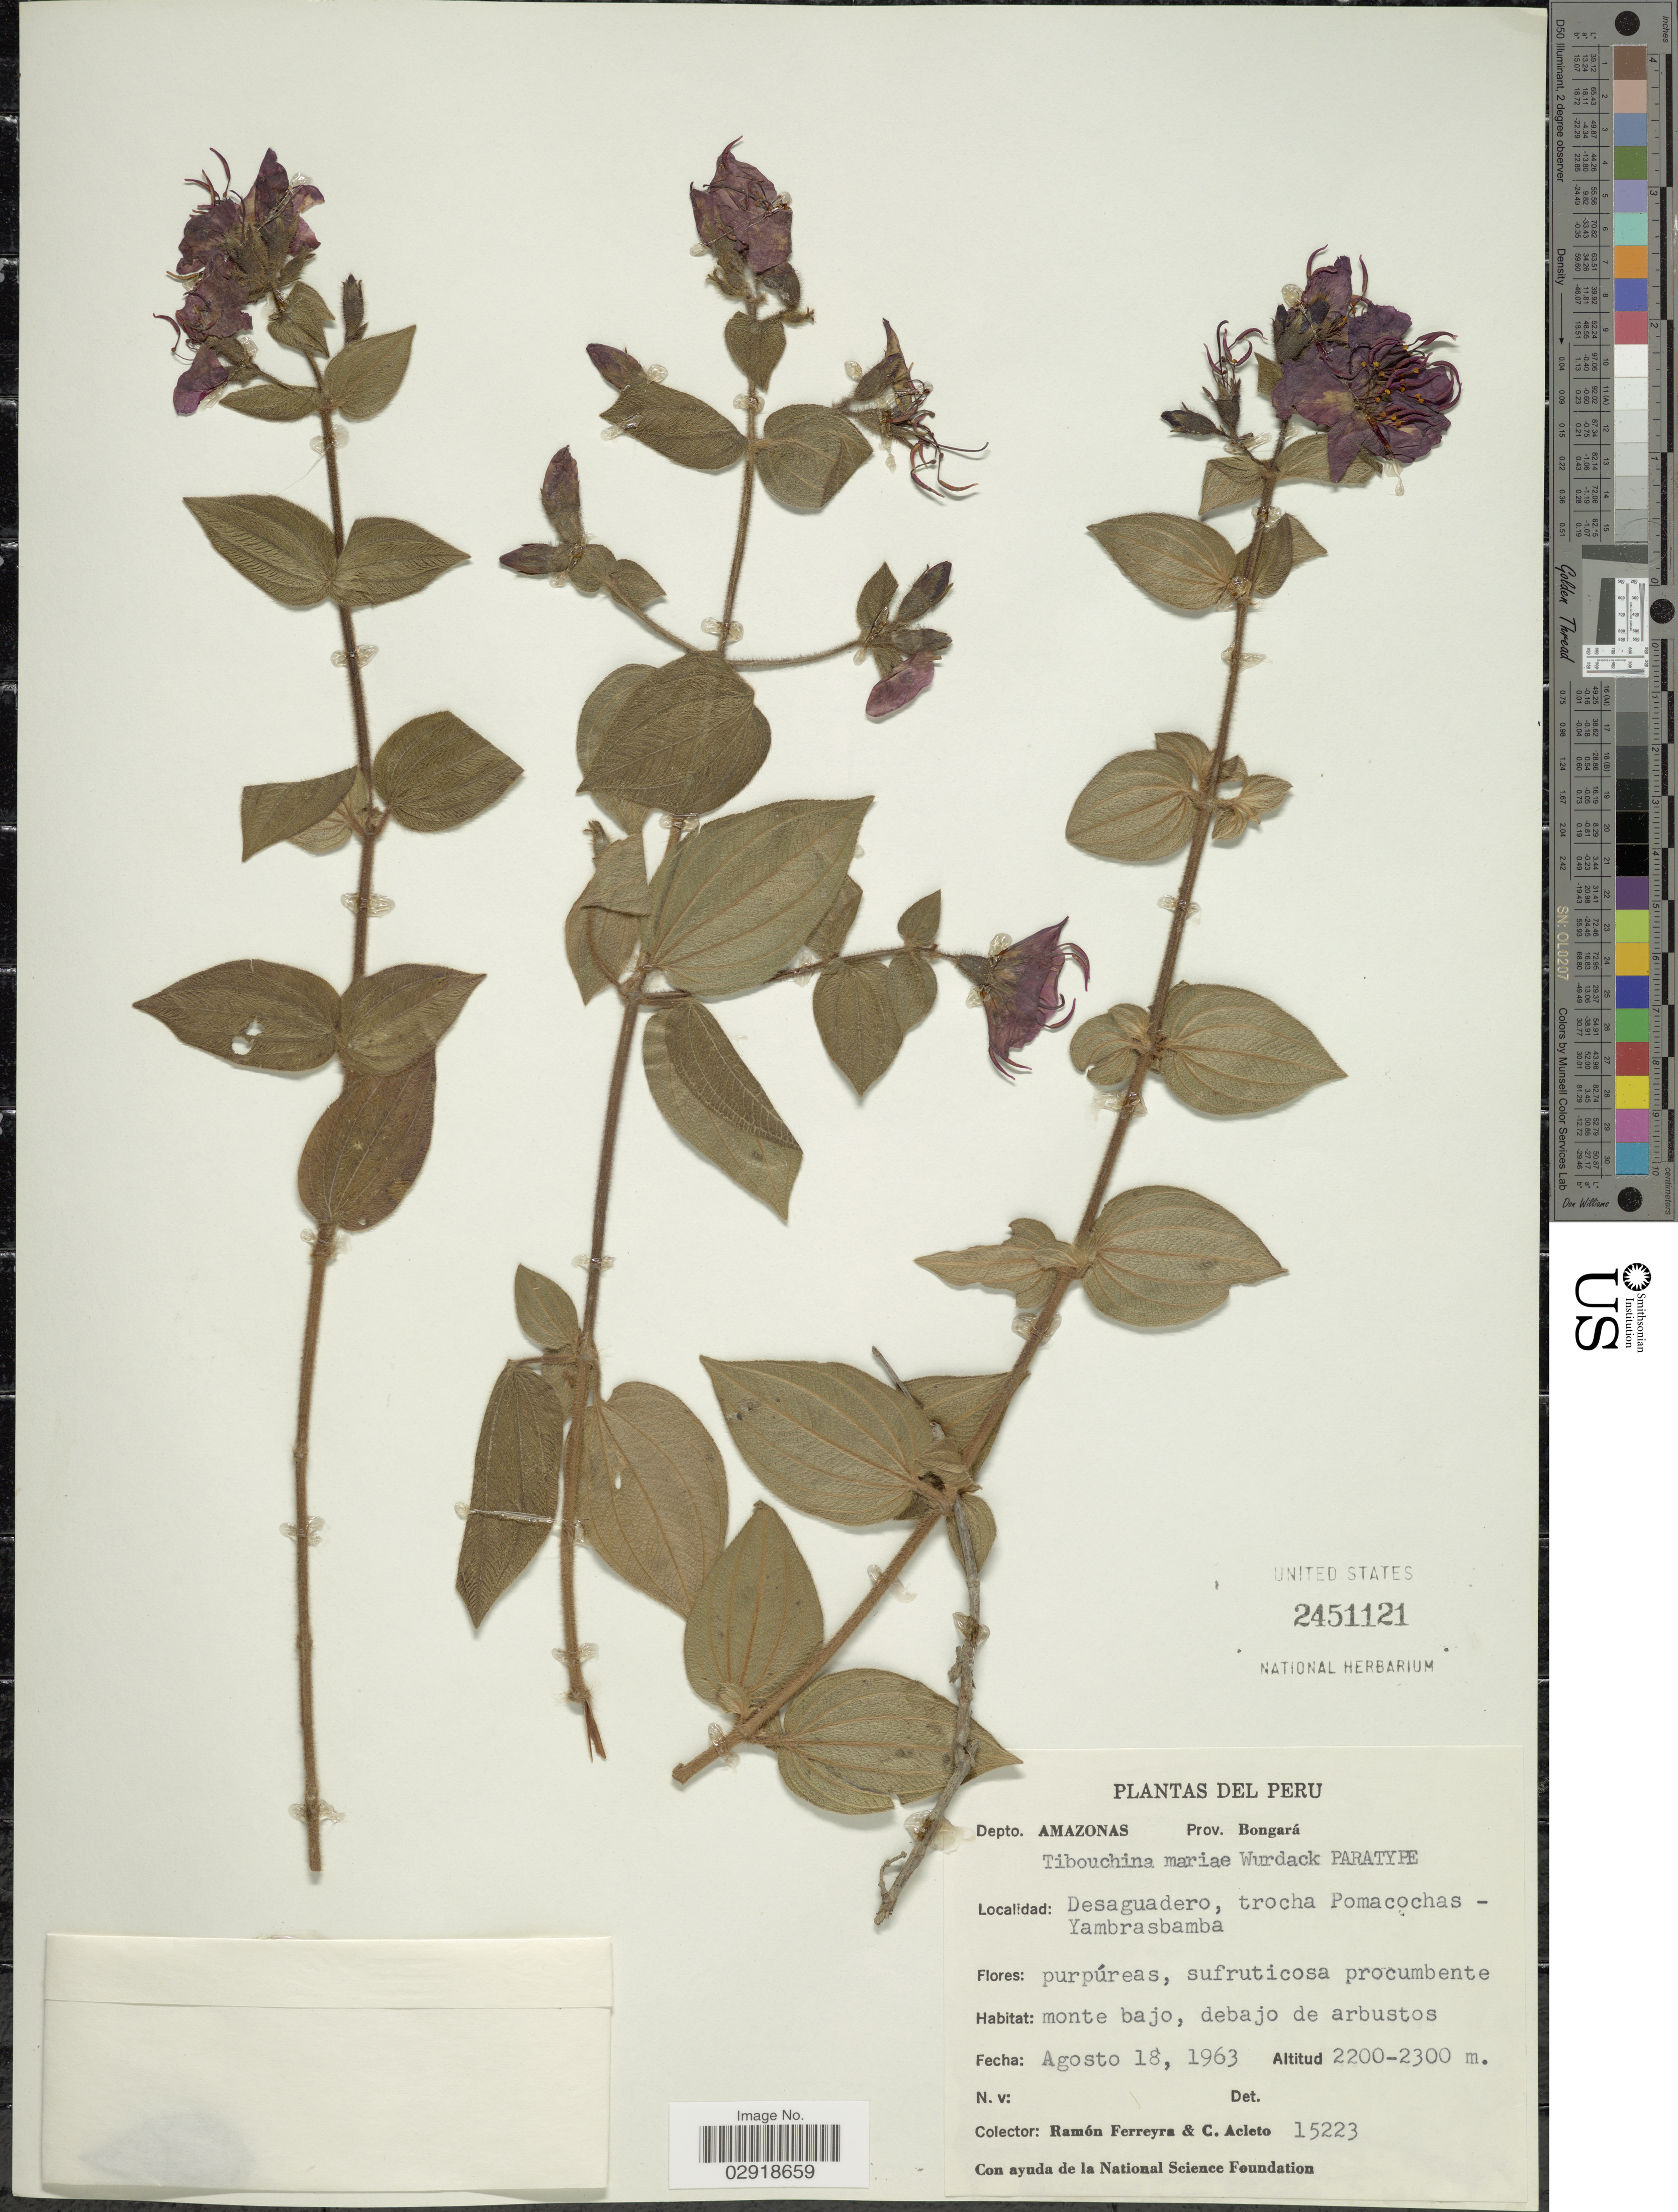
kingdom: Plantae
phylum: Tracheophyta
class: Magnoliopsida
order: Myrtales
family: Melastomataceae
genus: Chaetogastra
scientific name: Chaetogastra mariae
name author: (Wurdack) P.J.F. Guim. & Michelang.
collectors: R. A. Ferreyra & C. Acleto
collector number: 15223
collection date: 1963-08-18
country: Peru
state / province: Amazonas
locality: Depto. Amazonas, Prov. Bongará. Desaguadero, trocha Pomacochas - Yambrasbamba.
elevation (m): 2200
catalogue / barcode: US 2451121